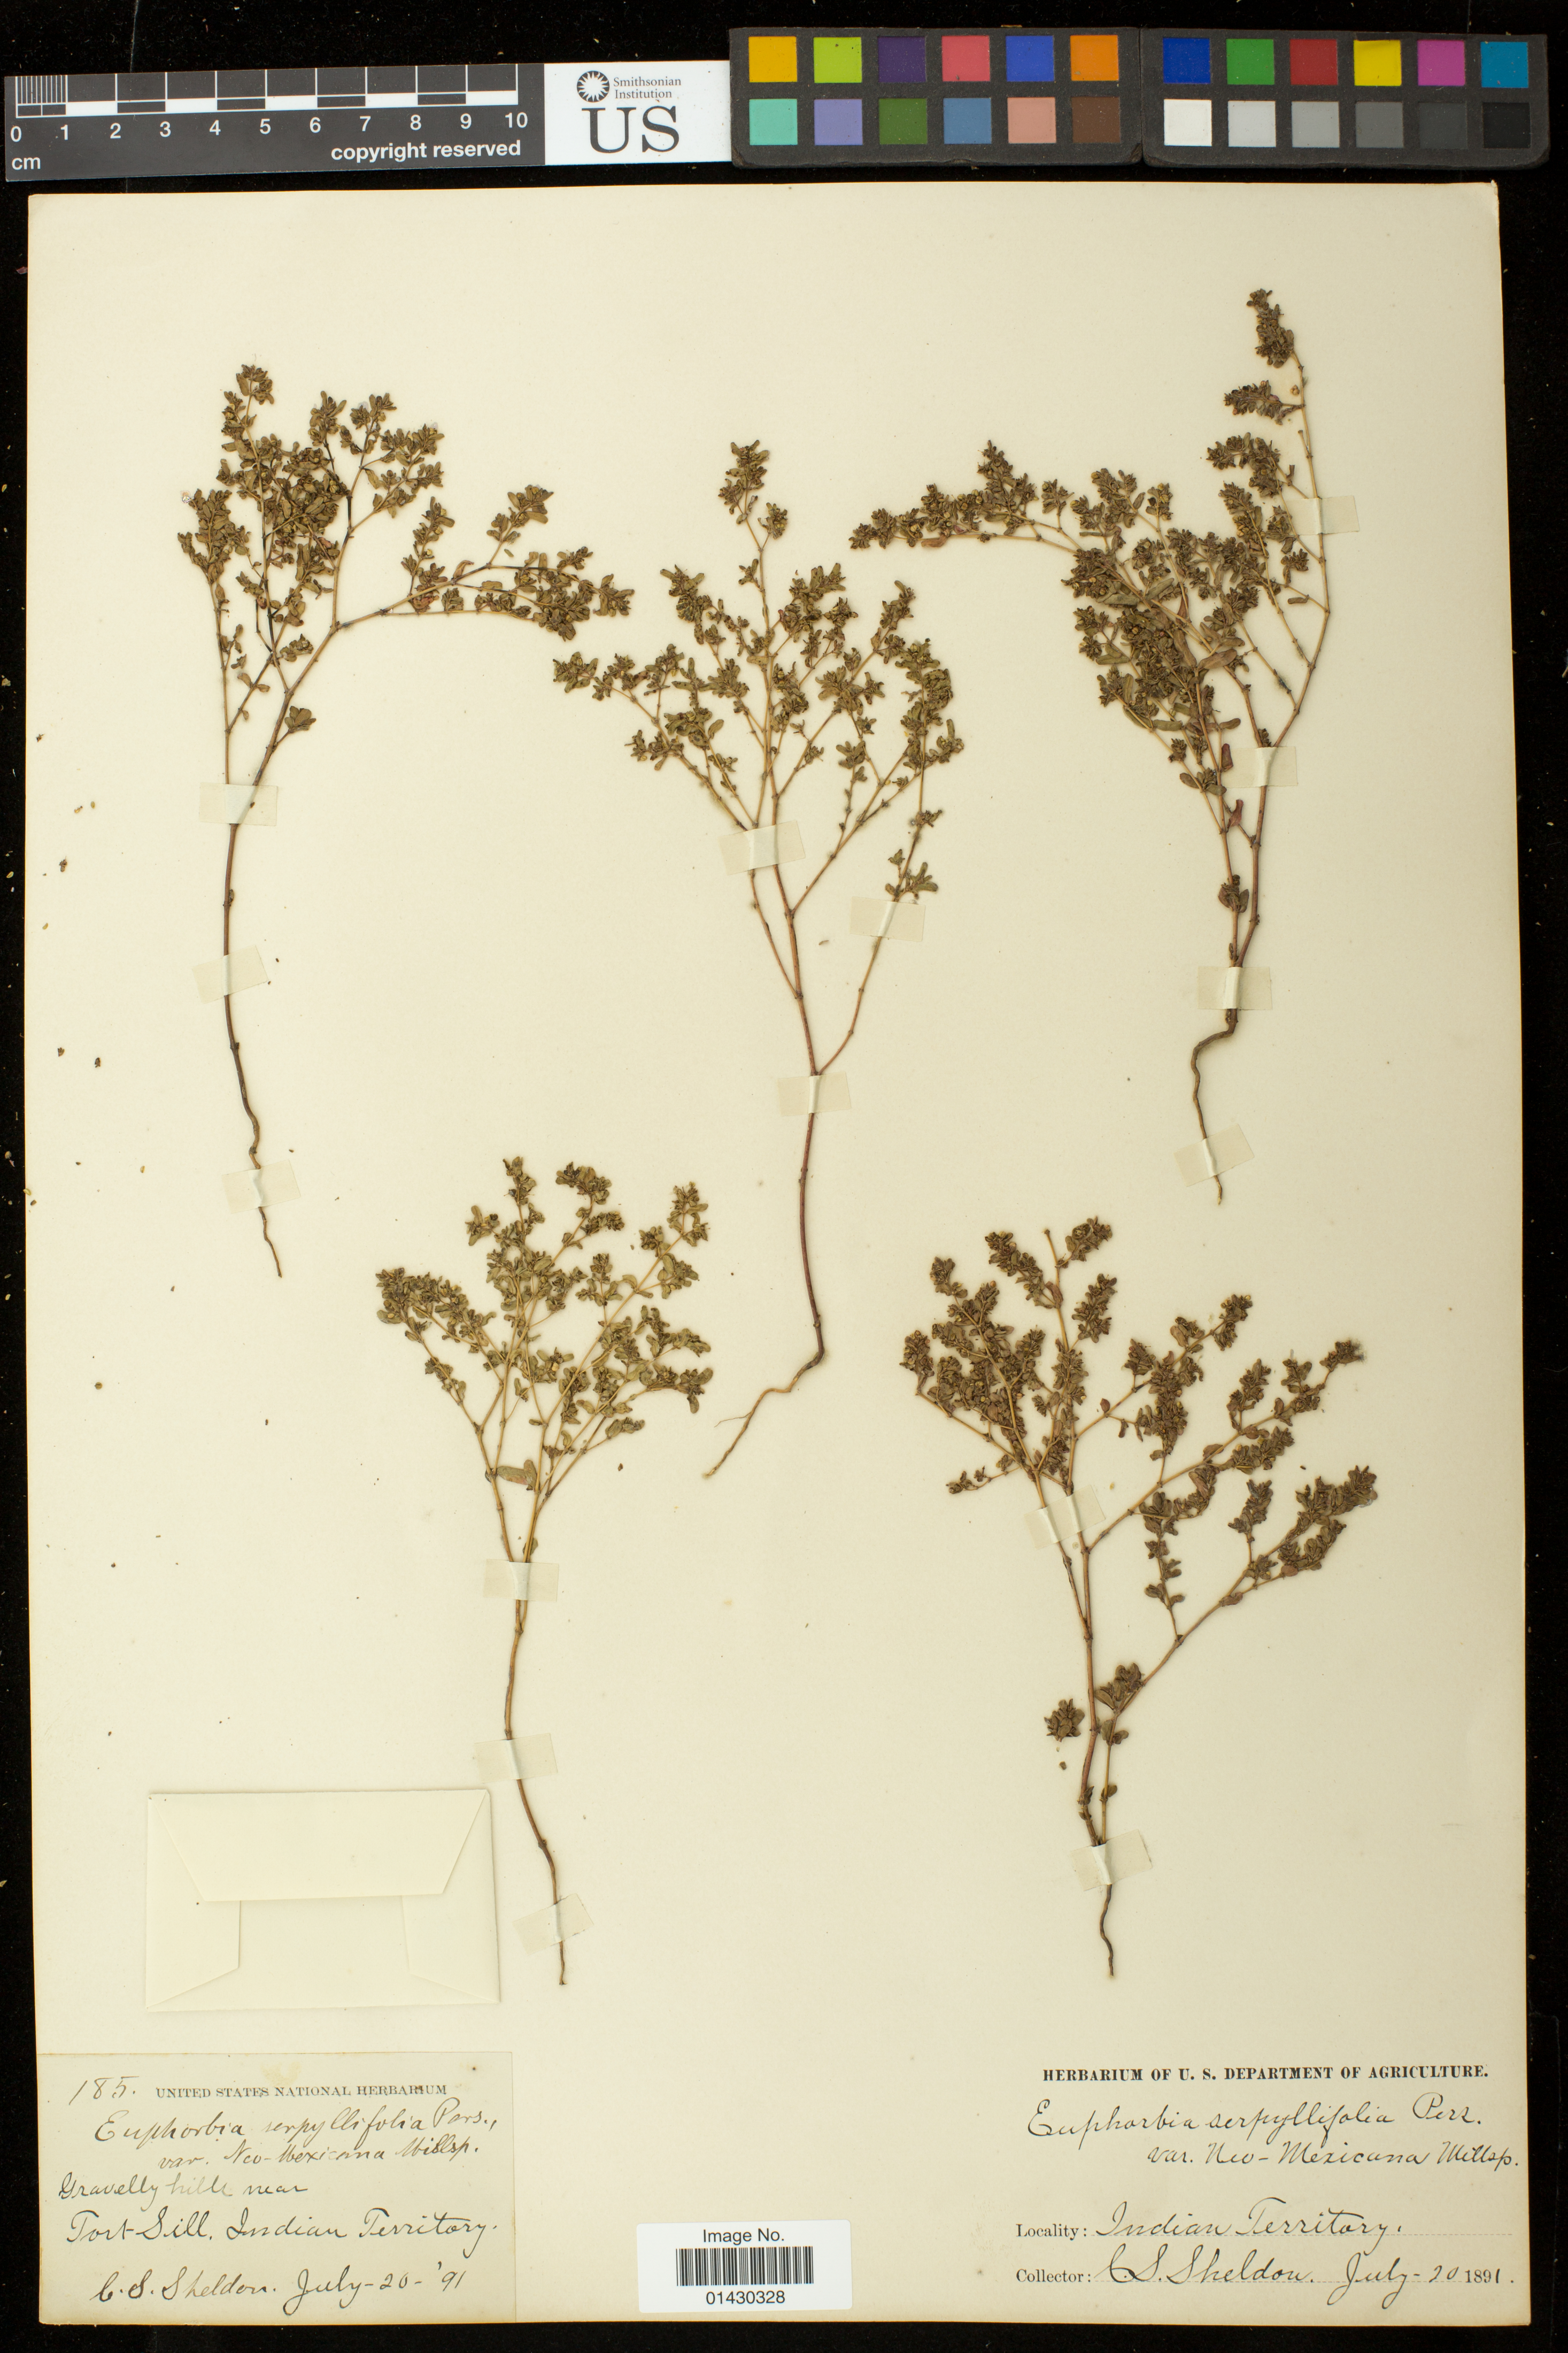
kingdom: Plantae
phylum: Tracheophyta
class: Magnoliopsida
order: Malpighiales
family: Euphorbiaceae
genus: Euphorbia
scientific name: Euphorbia serpillifolia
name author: Pers.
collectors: C. S. Sheldon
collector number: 185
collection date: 1891-07-20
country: United States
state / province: Oklahoma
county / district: Comanche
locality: Fort Sill, Indian Territory